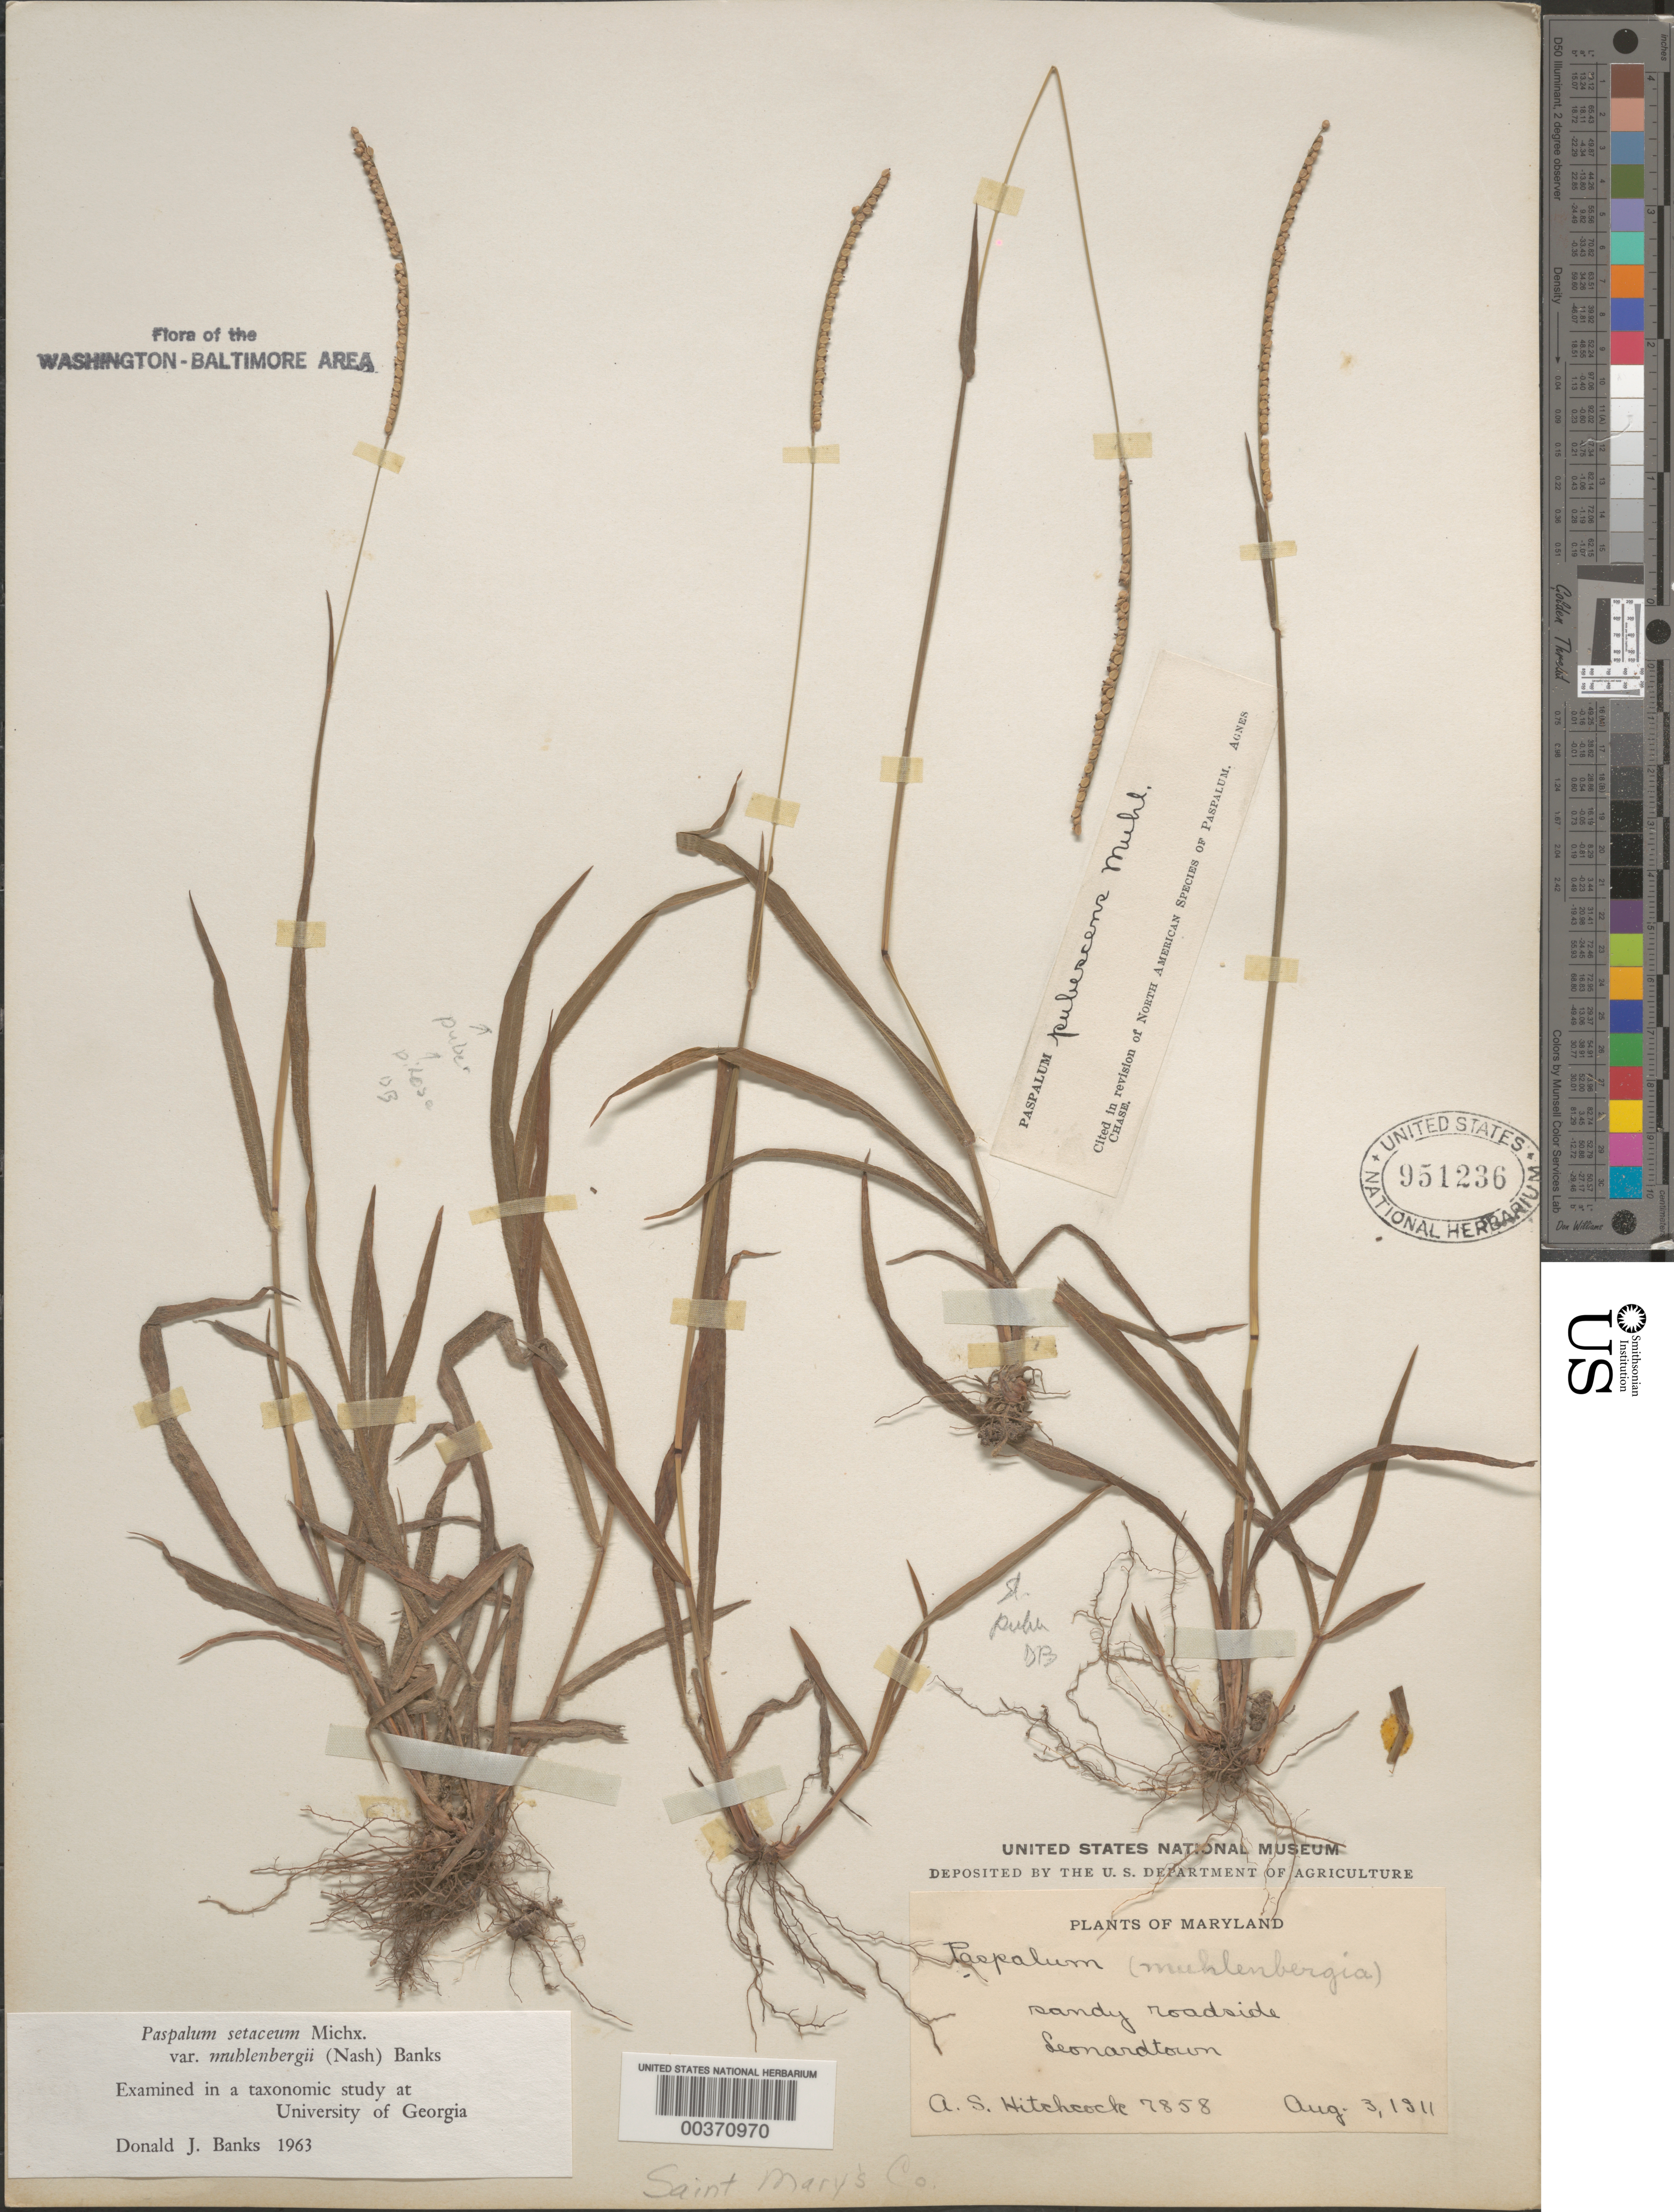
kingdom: Plantae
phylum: Tracheophyta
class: Liliopsida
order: Poales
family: Poaceae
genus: Paspalum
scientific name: Paspalum setaceum var. muhlenbergii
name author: (Nash) D.J. Banks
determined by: Banks, D. J.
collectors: A. S. Hitchcock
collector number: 7858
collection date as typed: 03 Aug 1911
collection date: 1911-08-03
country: United States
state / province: Maryland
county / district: St. Mary's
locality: Leonardtown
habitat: Sandy roadside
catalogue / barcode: US 951236